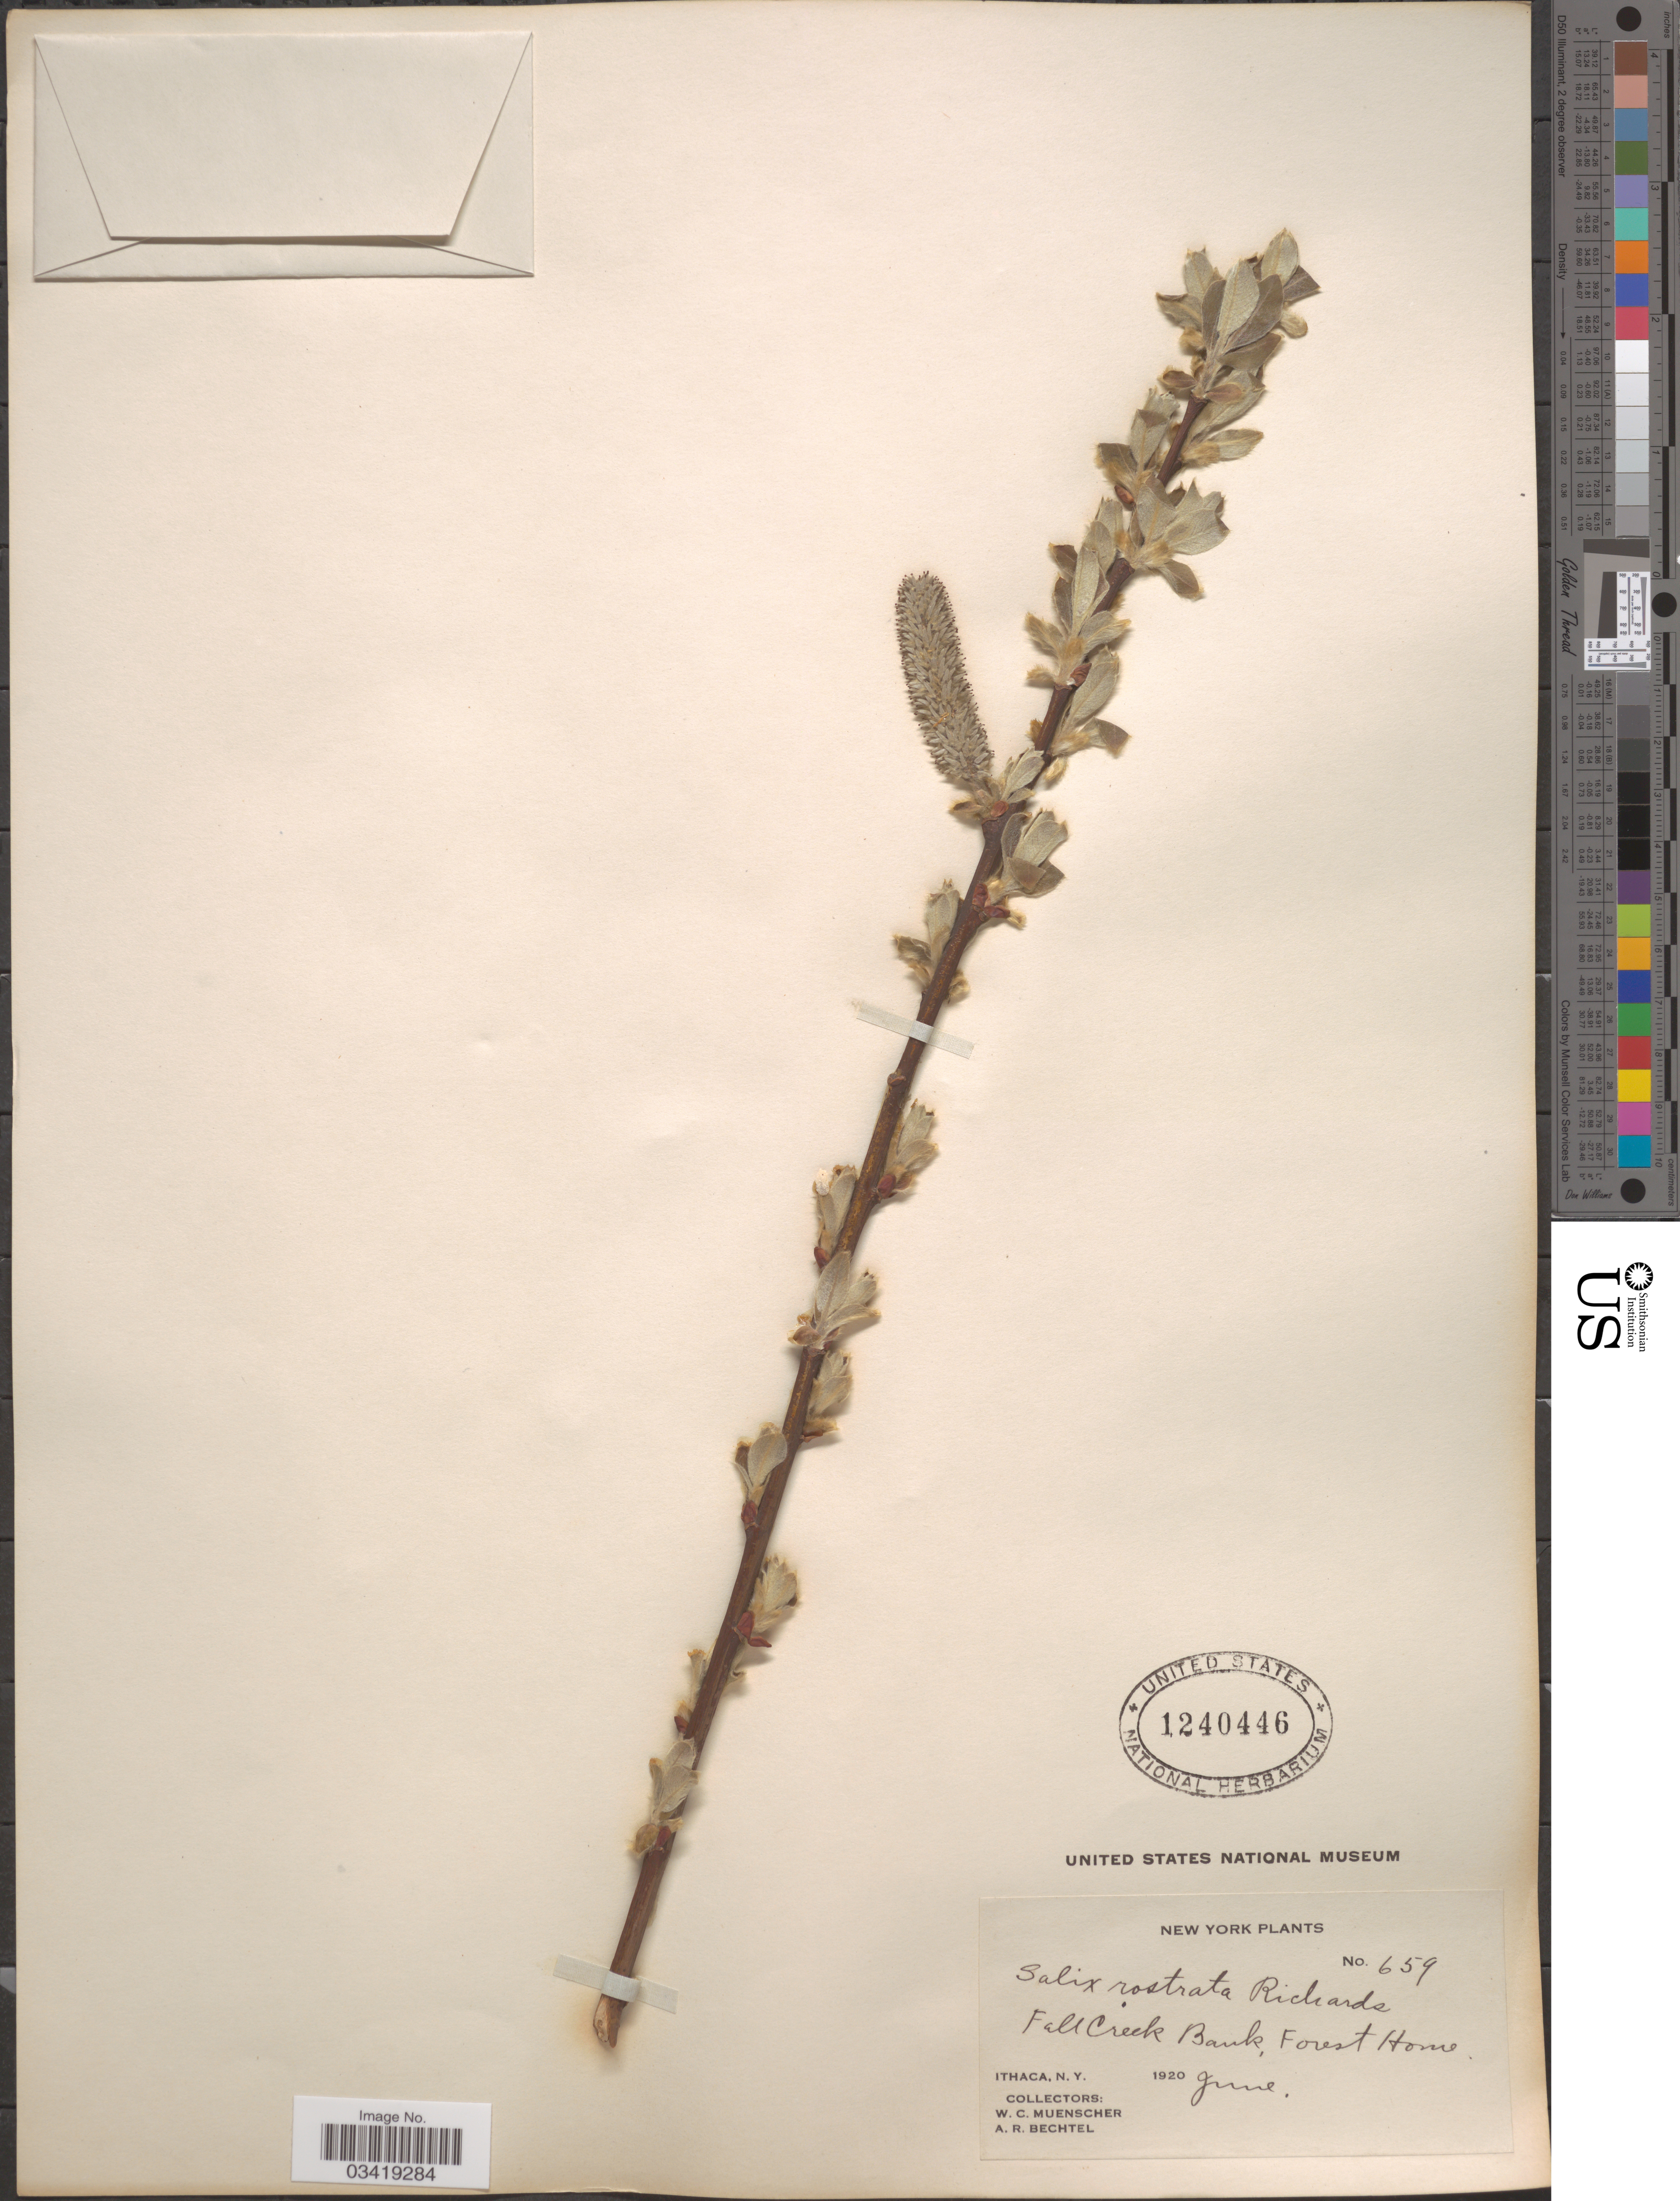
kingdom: Plantae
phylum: Tracheophyta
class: Magnoliopsida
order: Malpighiales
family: Salicaceae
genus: Salix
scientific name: Salix bebbiana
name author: Sarg.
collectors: W. Muenscher & A. Bechtel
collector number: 659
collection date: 1920-06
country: United States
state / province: New York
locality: Fall Creek Bank, Forest Home. Ithaca.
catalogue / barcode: US 1240446